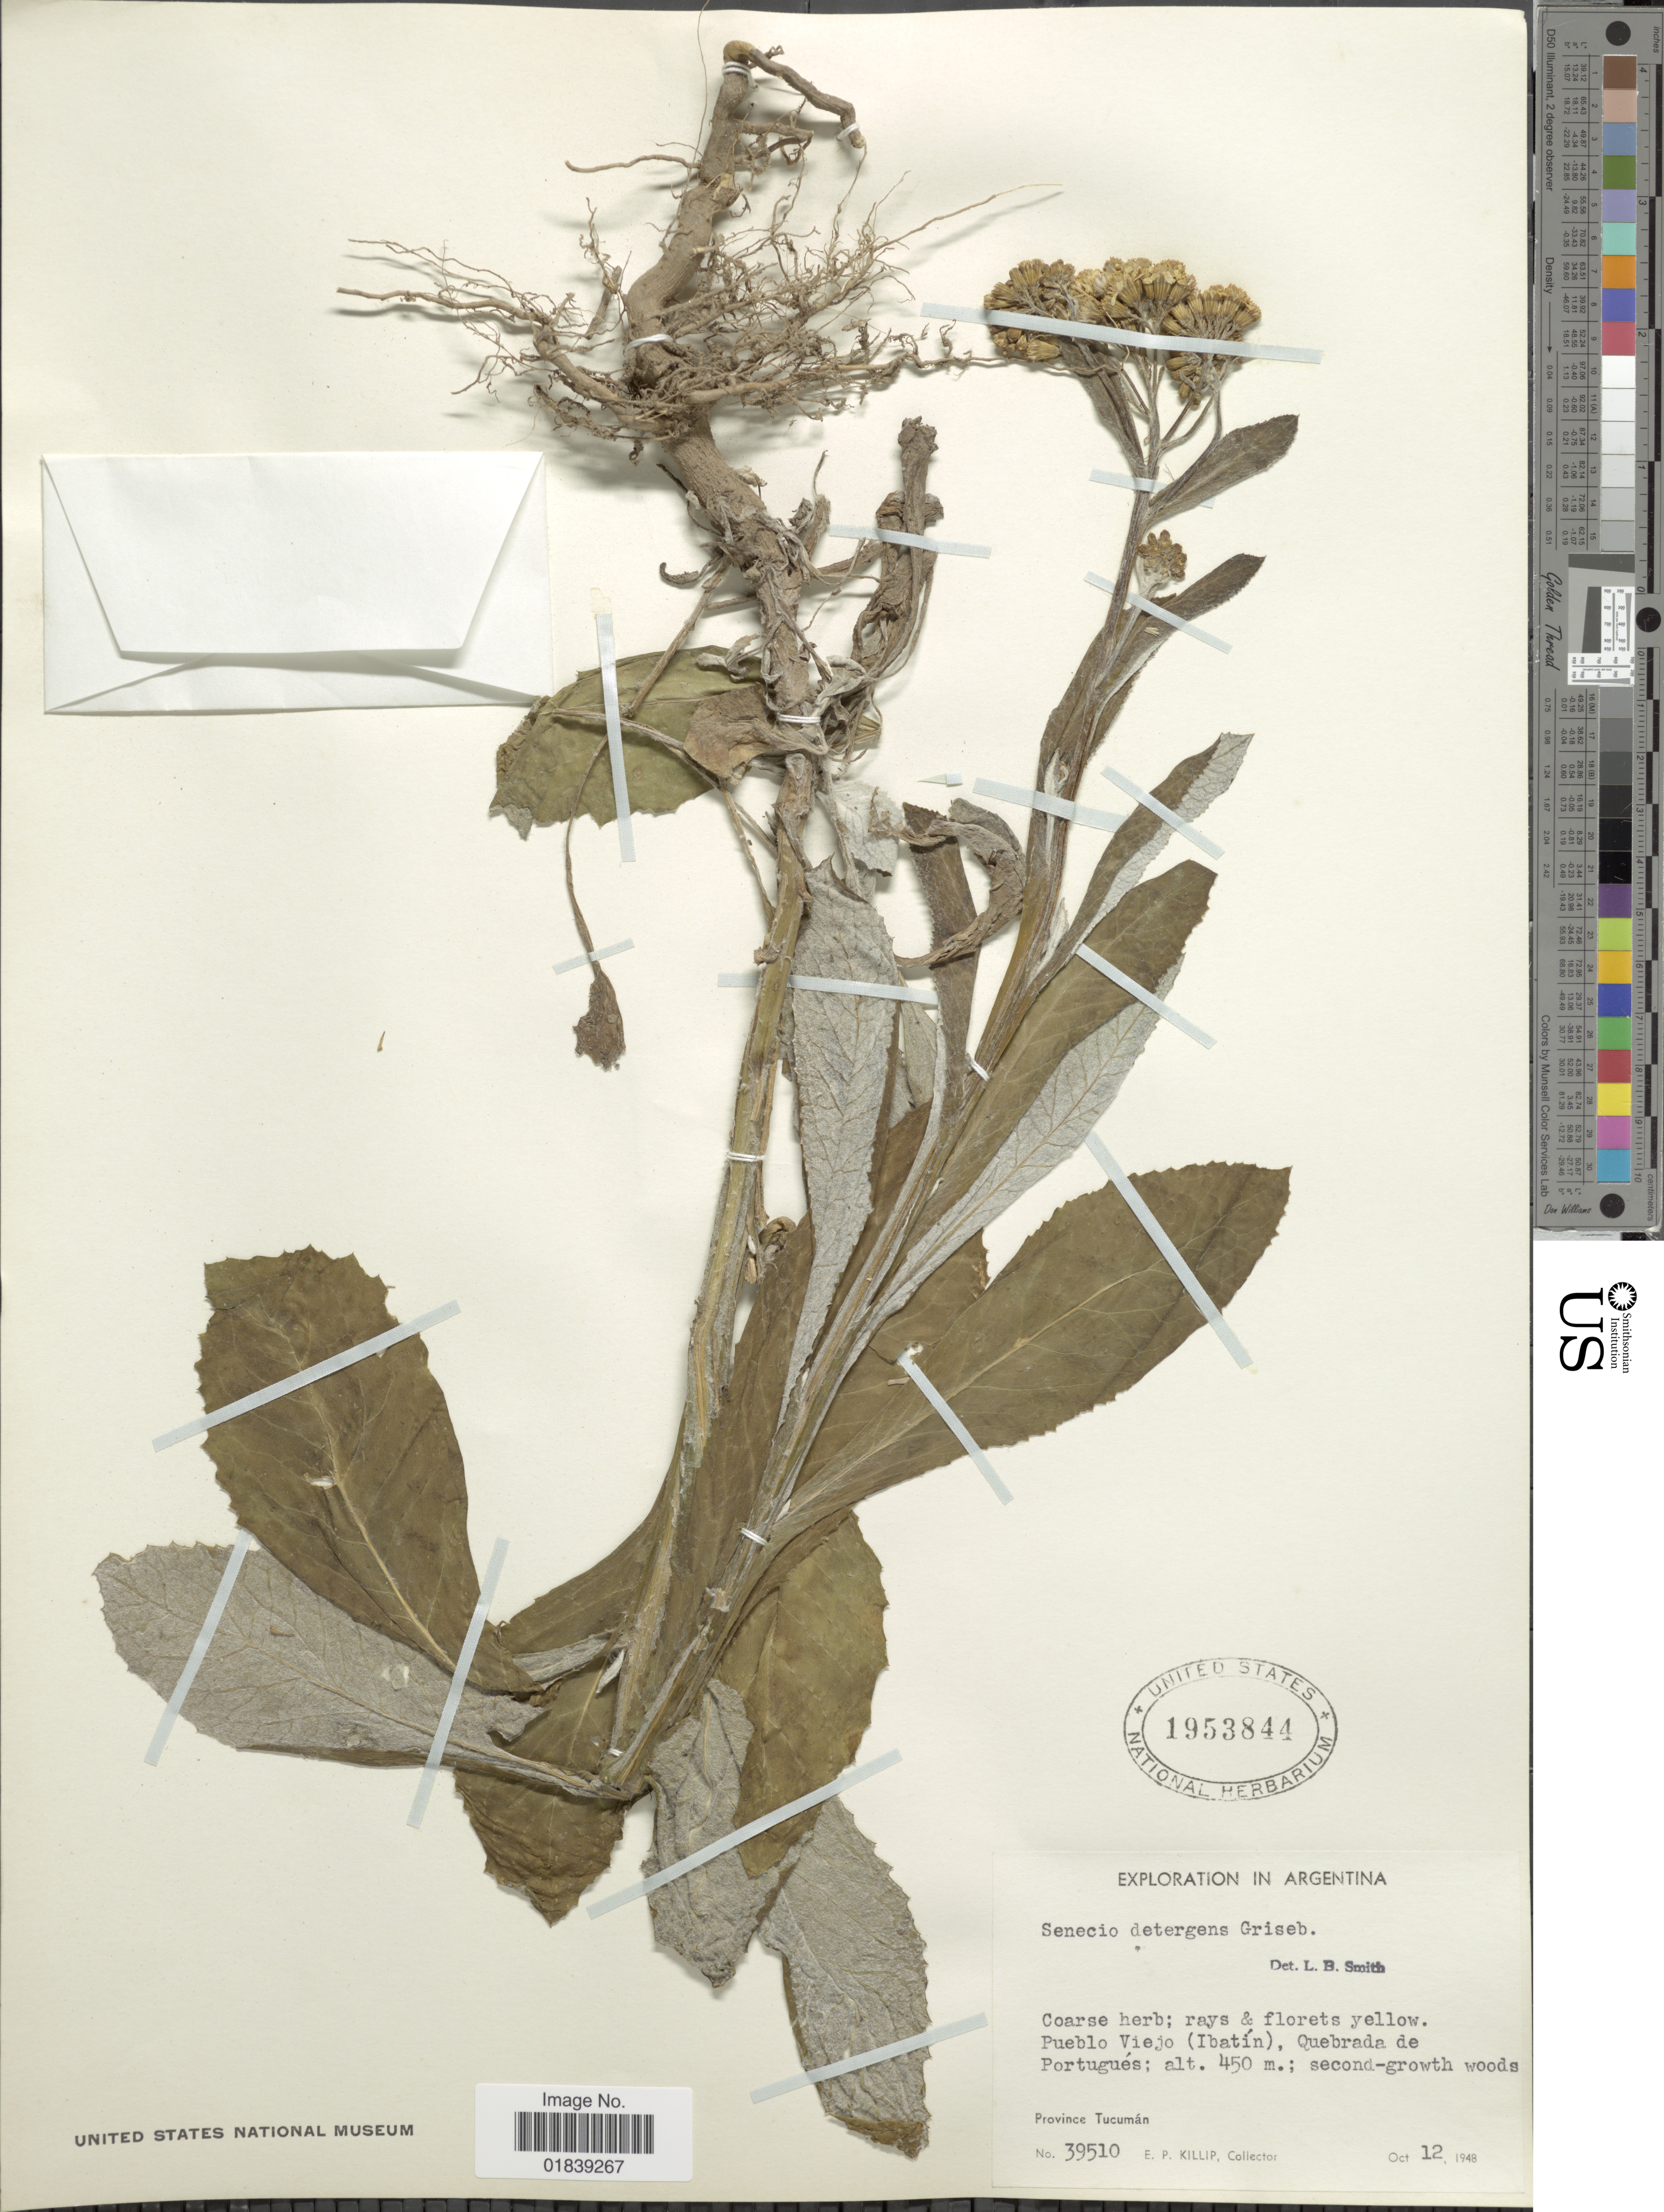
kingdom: Plantae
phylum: Tracheophyta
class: Magnoliopsida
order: Asterales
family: Asteraceae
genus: Senecio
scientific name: Senecio deferens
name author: Griseb.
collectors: E. P. Killip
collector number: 39510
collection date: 1948-10-12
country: Argentina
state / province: Tucuman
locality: Pueblo Viejo (Ibatin), Quebrada de Portugues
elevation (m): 450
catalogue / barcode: US 1953844